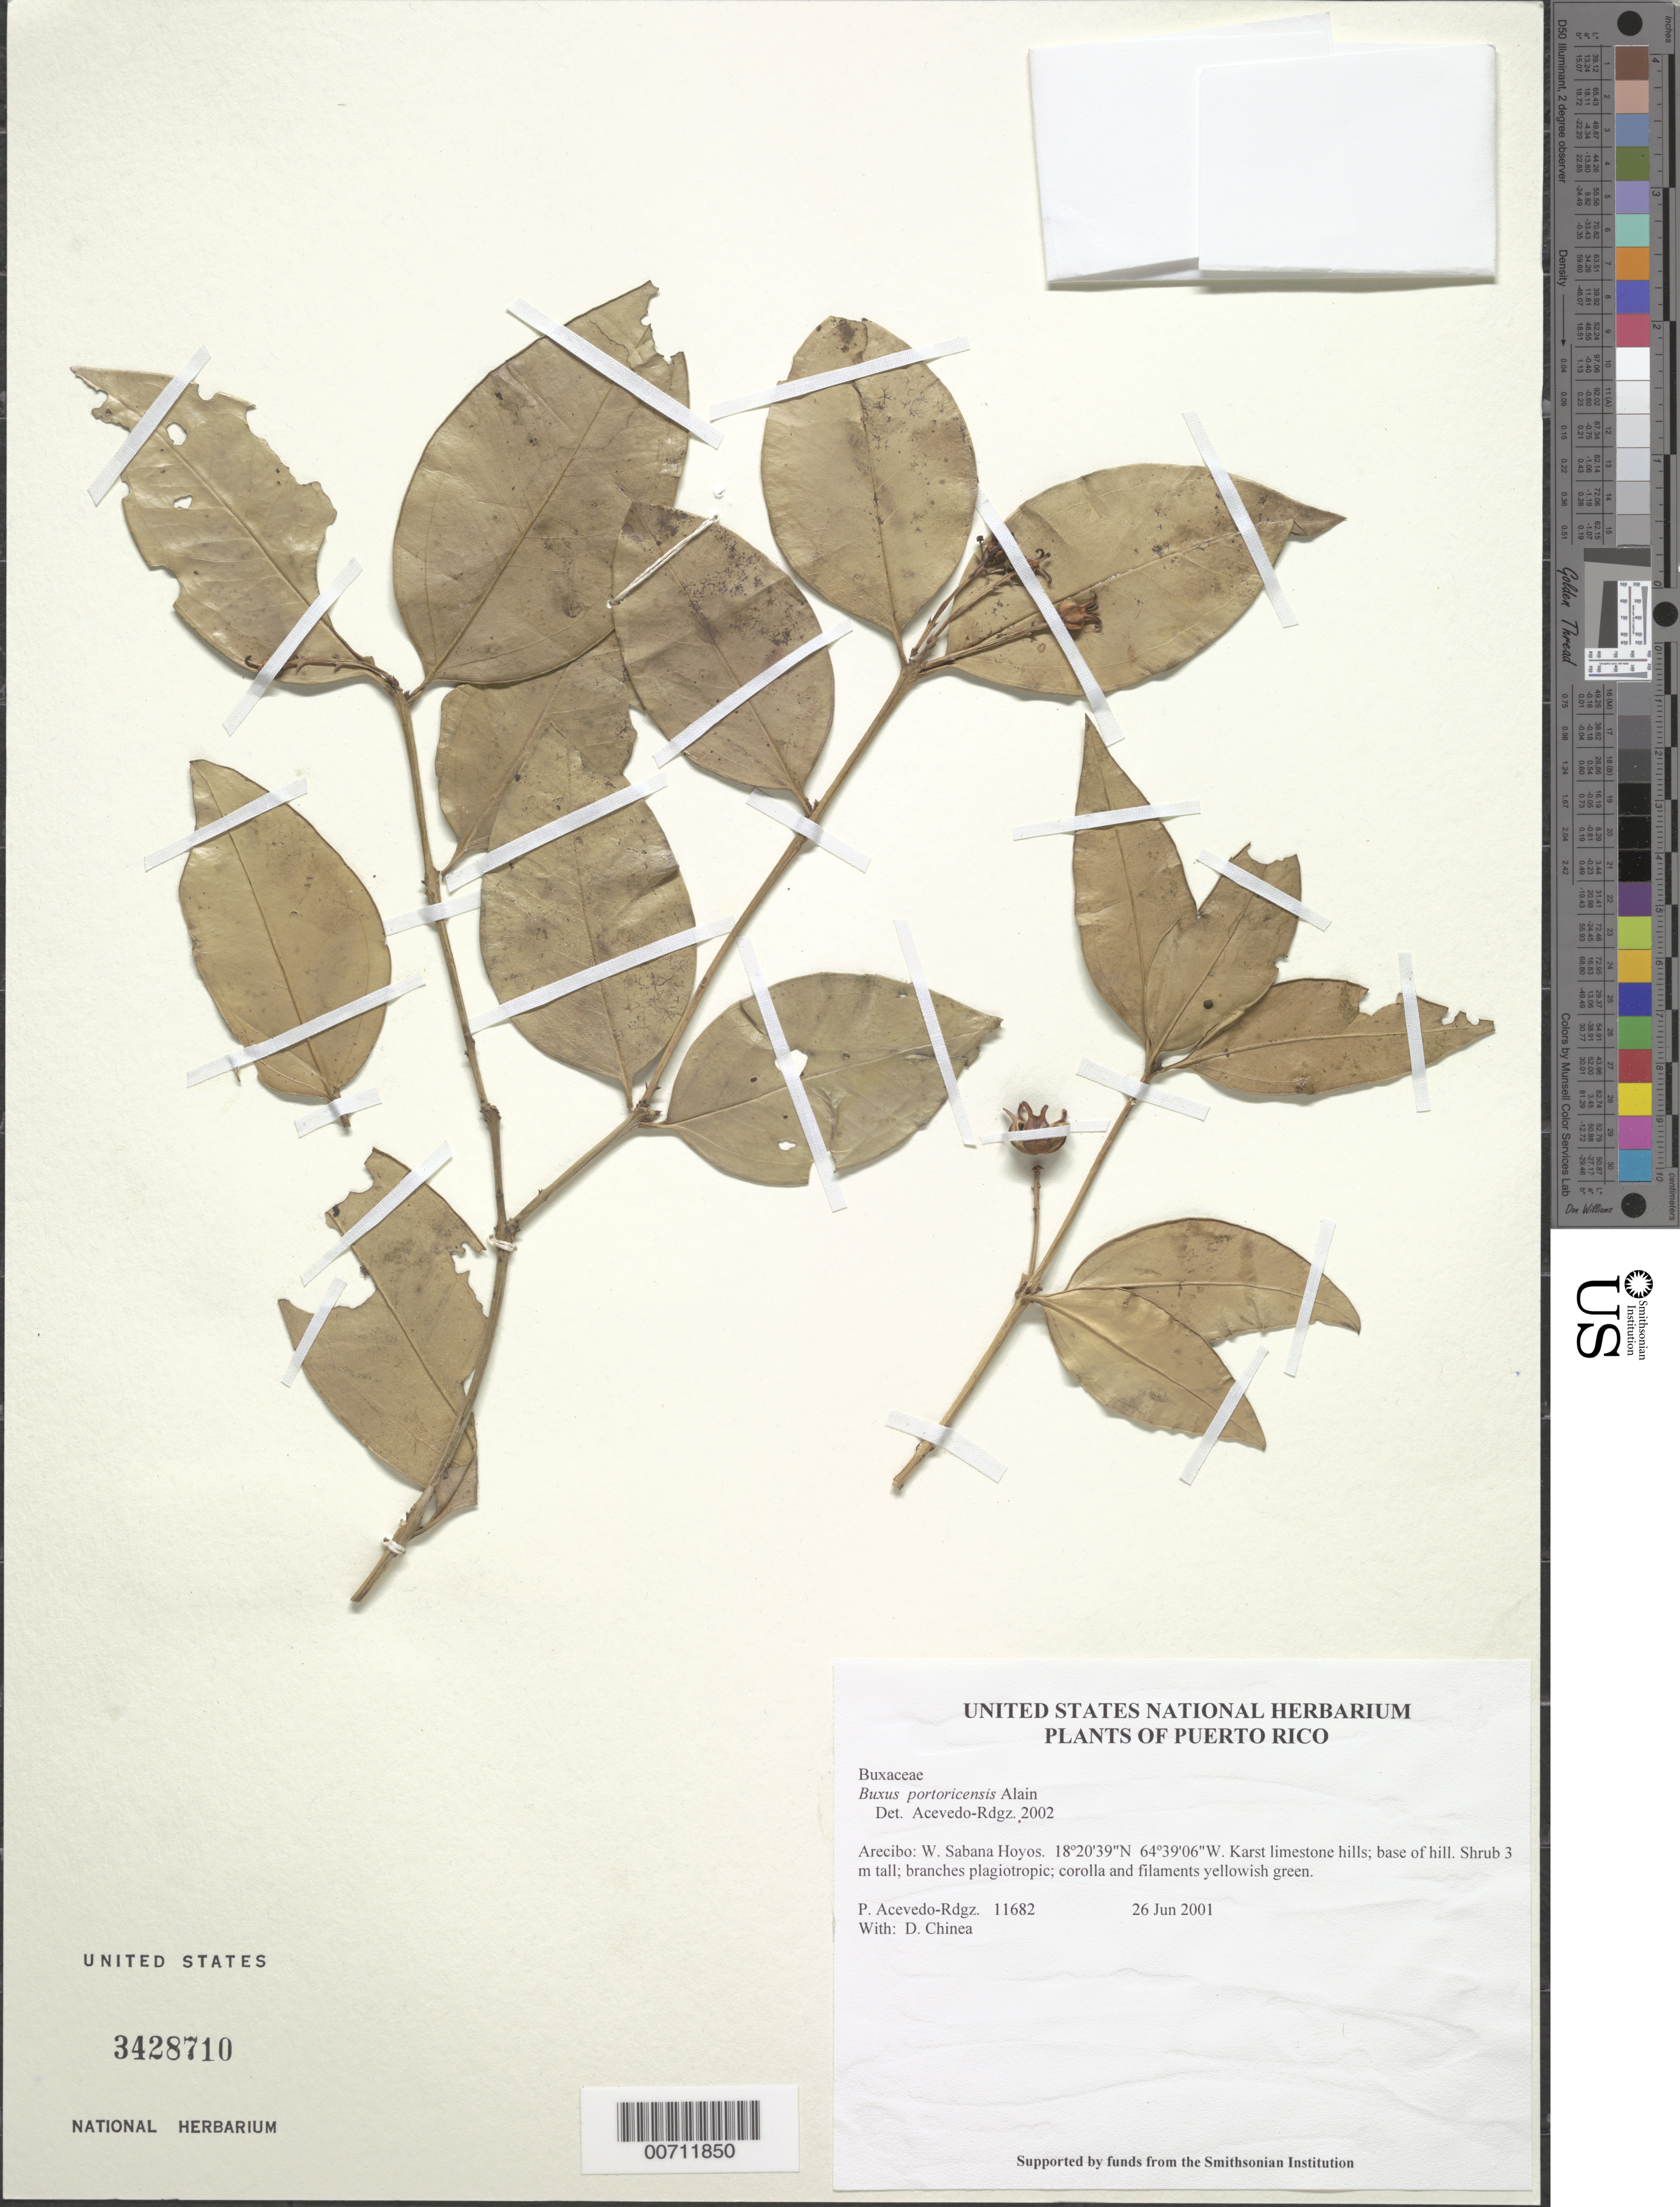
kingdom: Plantae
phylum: Tracheophyta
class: Magnoliopsida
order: Buxales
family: Buxaceae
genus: Buxus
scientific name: Buxus portoricensis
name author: Alain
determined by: Acevedo-Rodríguez, P., (BOT), Smithsonian Institution - National Museum of Natural History (UNITED STATES)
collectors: P. Acevedo-Rodr. & D. Chinea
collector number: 11682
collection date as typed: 26 Jun 2001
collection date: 2001-06-26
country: Puerto Rico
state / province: Arecibo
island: Puerto Rico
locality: Arecibo: W. Sabana Hoyos.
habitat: Karst limestone hills; base of hill.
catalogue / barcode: US 3428710